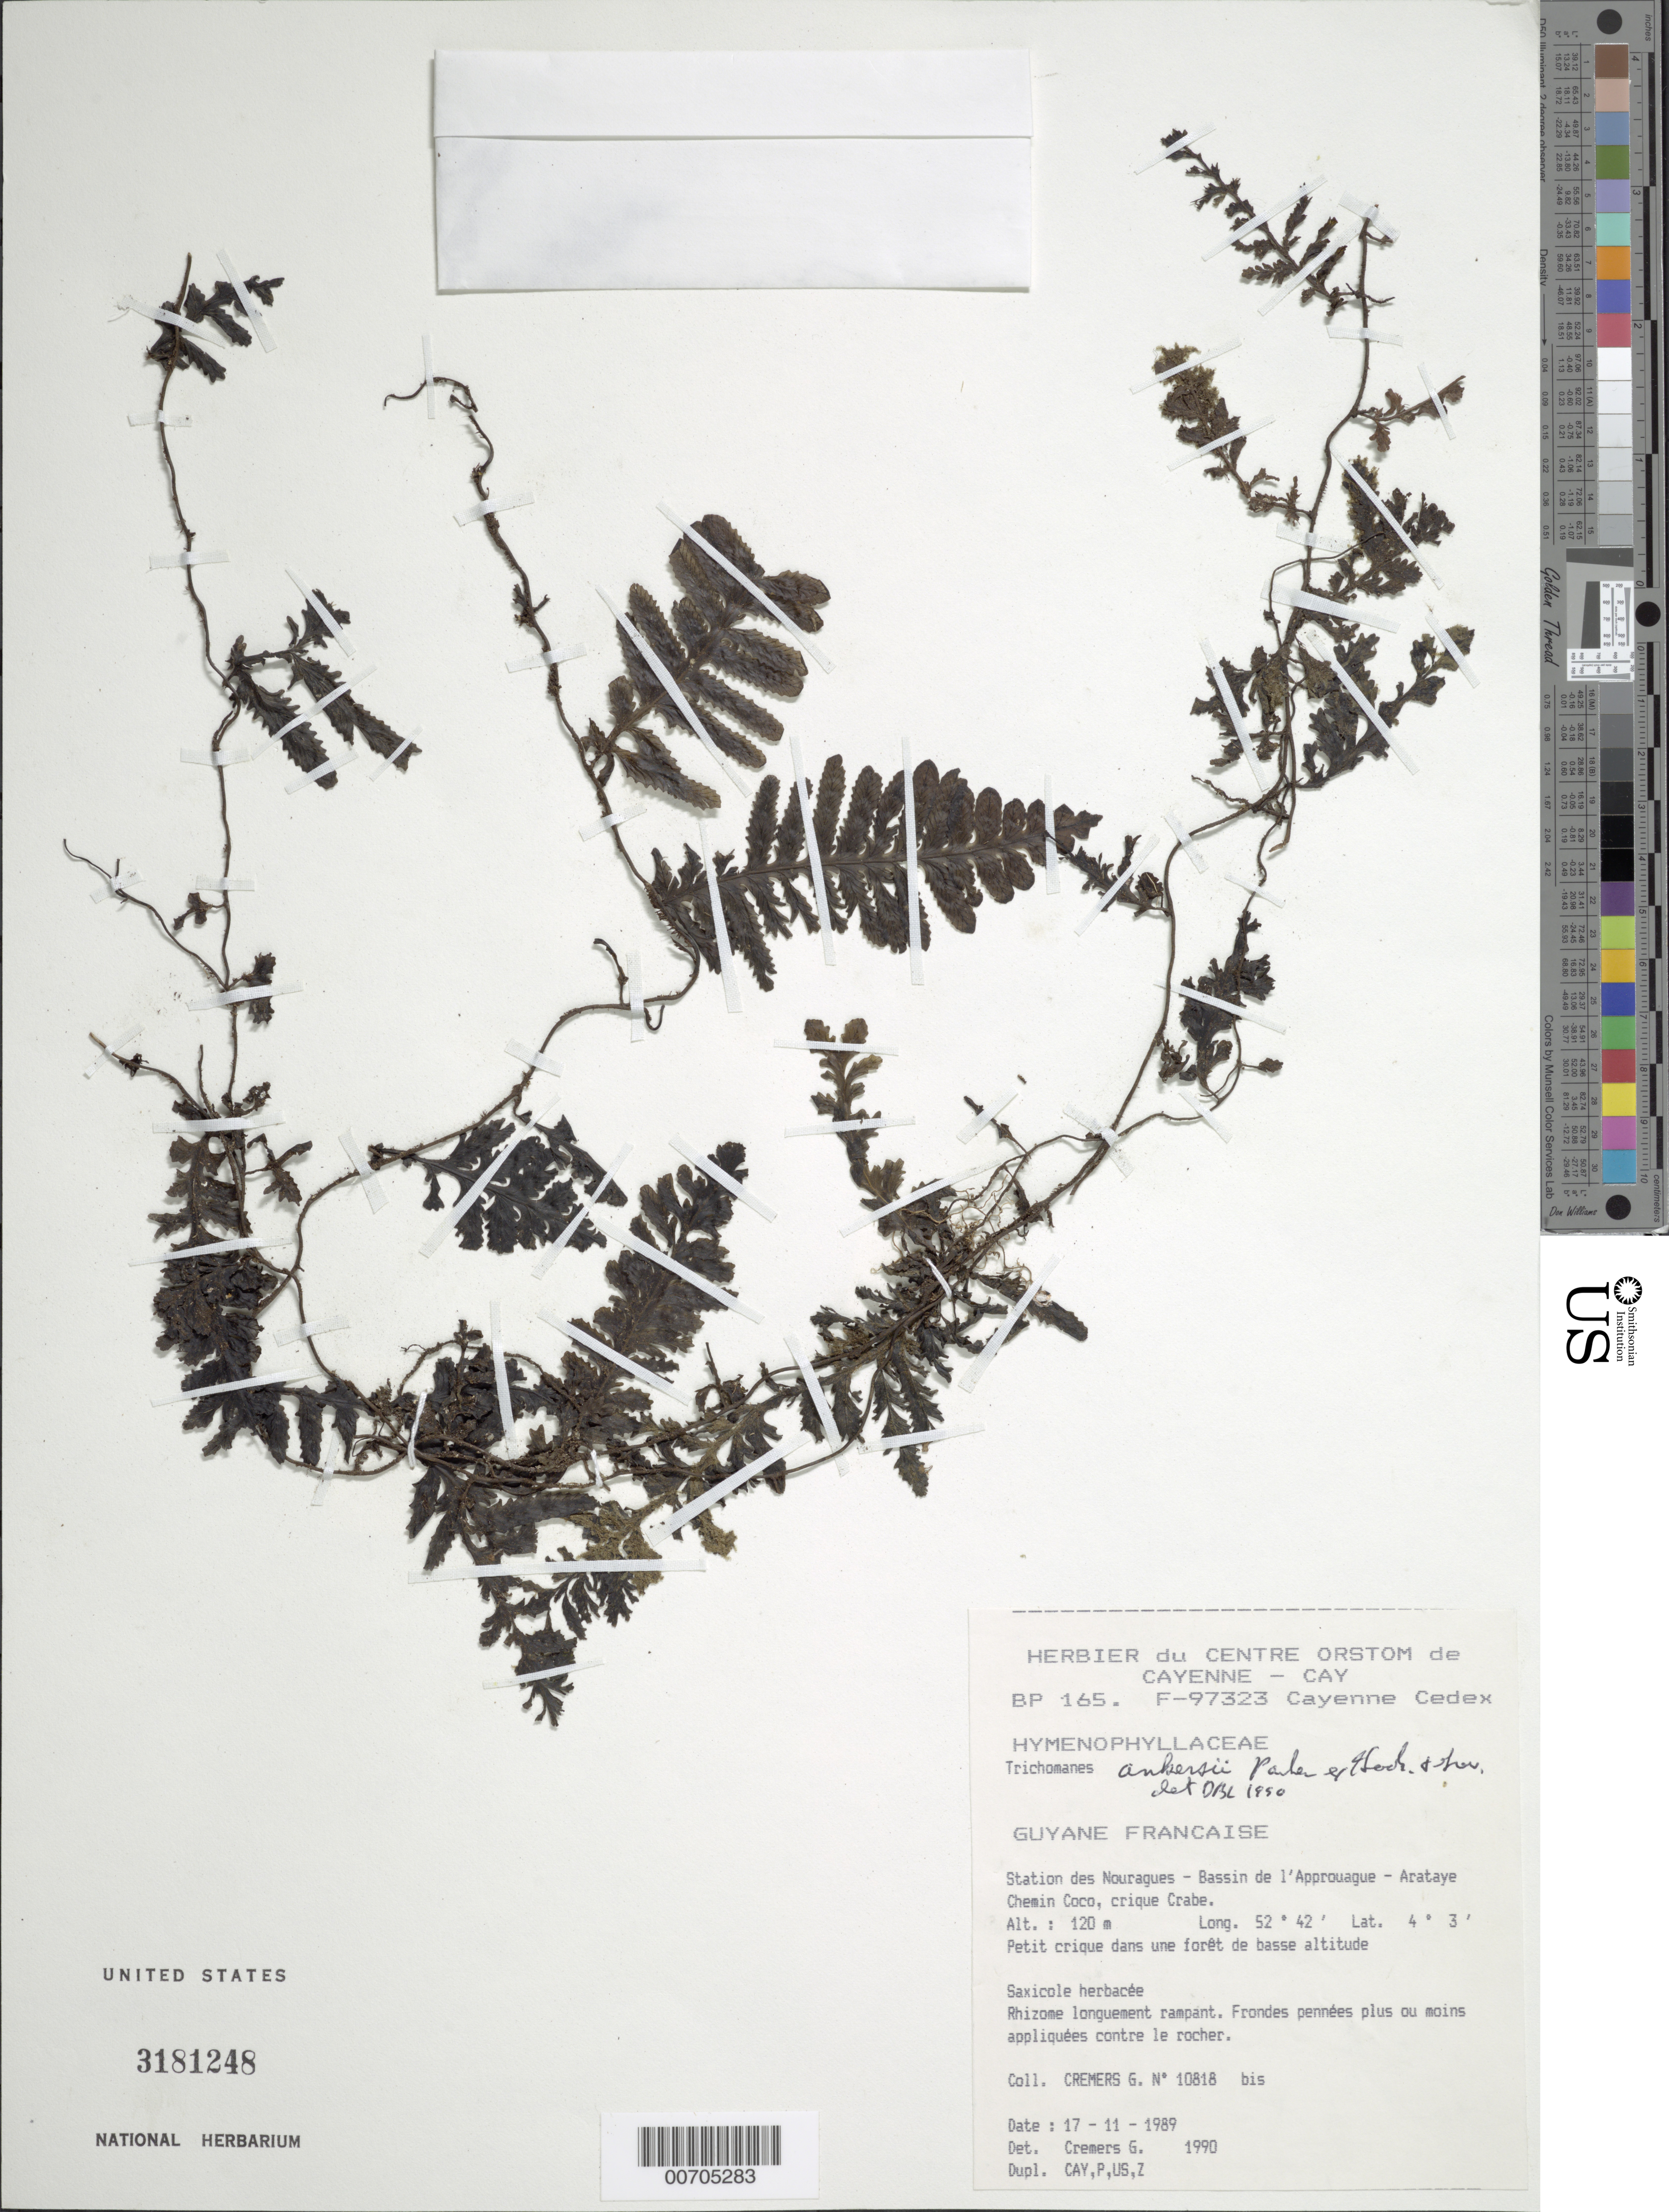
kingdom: Plantae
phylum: Tracheophyta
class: Polypodiopsida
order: Hymenophyllales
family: Hymenophyllaceae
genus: Trichomanes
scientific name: Trichomanes ankersii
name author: C. Parker ex Hook. & Grev.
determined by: Lellinger, David B., (BOT), Smithsonian Institution - National Museum of Natural History (UNITED STATES)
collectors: G. Cremers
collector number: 10818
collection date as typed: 17-Nov-89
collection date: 1989-11-17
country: French Guiana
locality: Station des Nouragues, Bassin de l'Approuague, Arataye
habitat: Small creek in low altitude forest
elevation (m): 120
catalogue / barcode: US 3181248